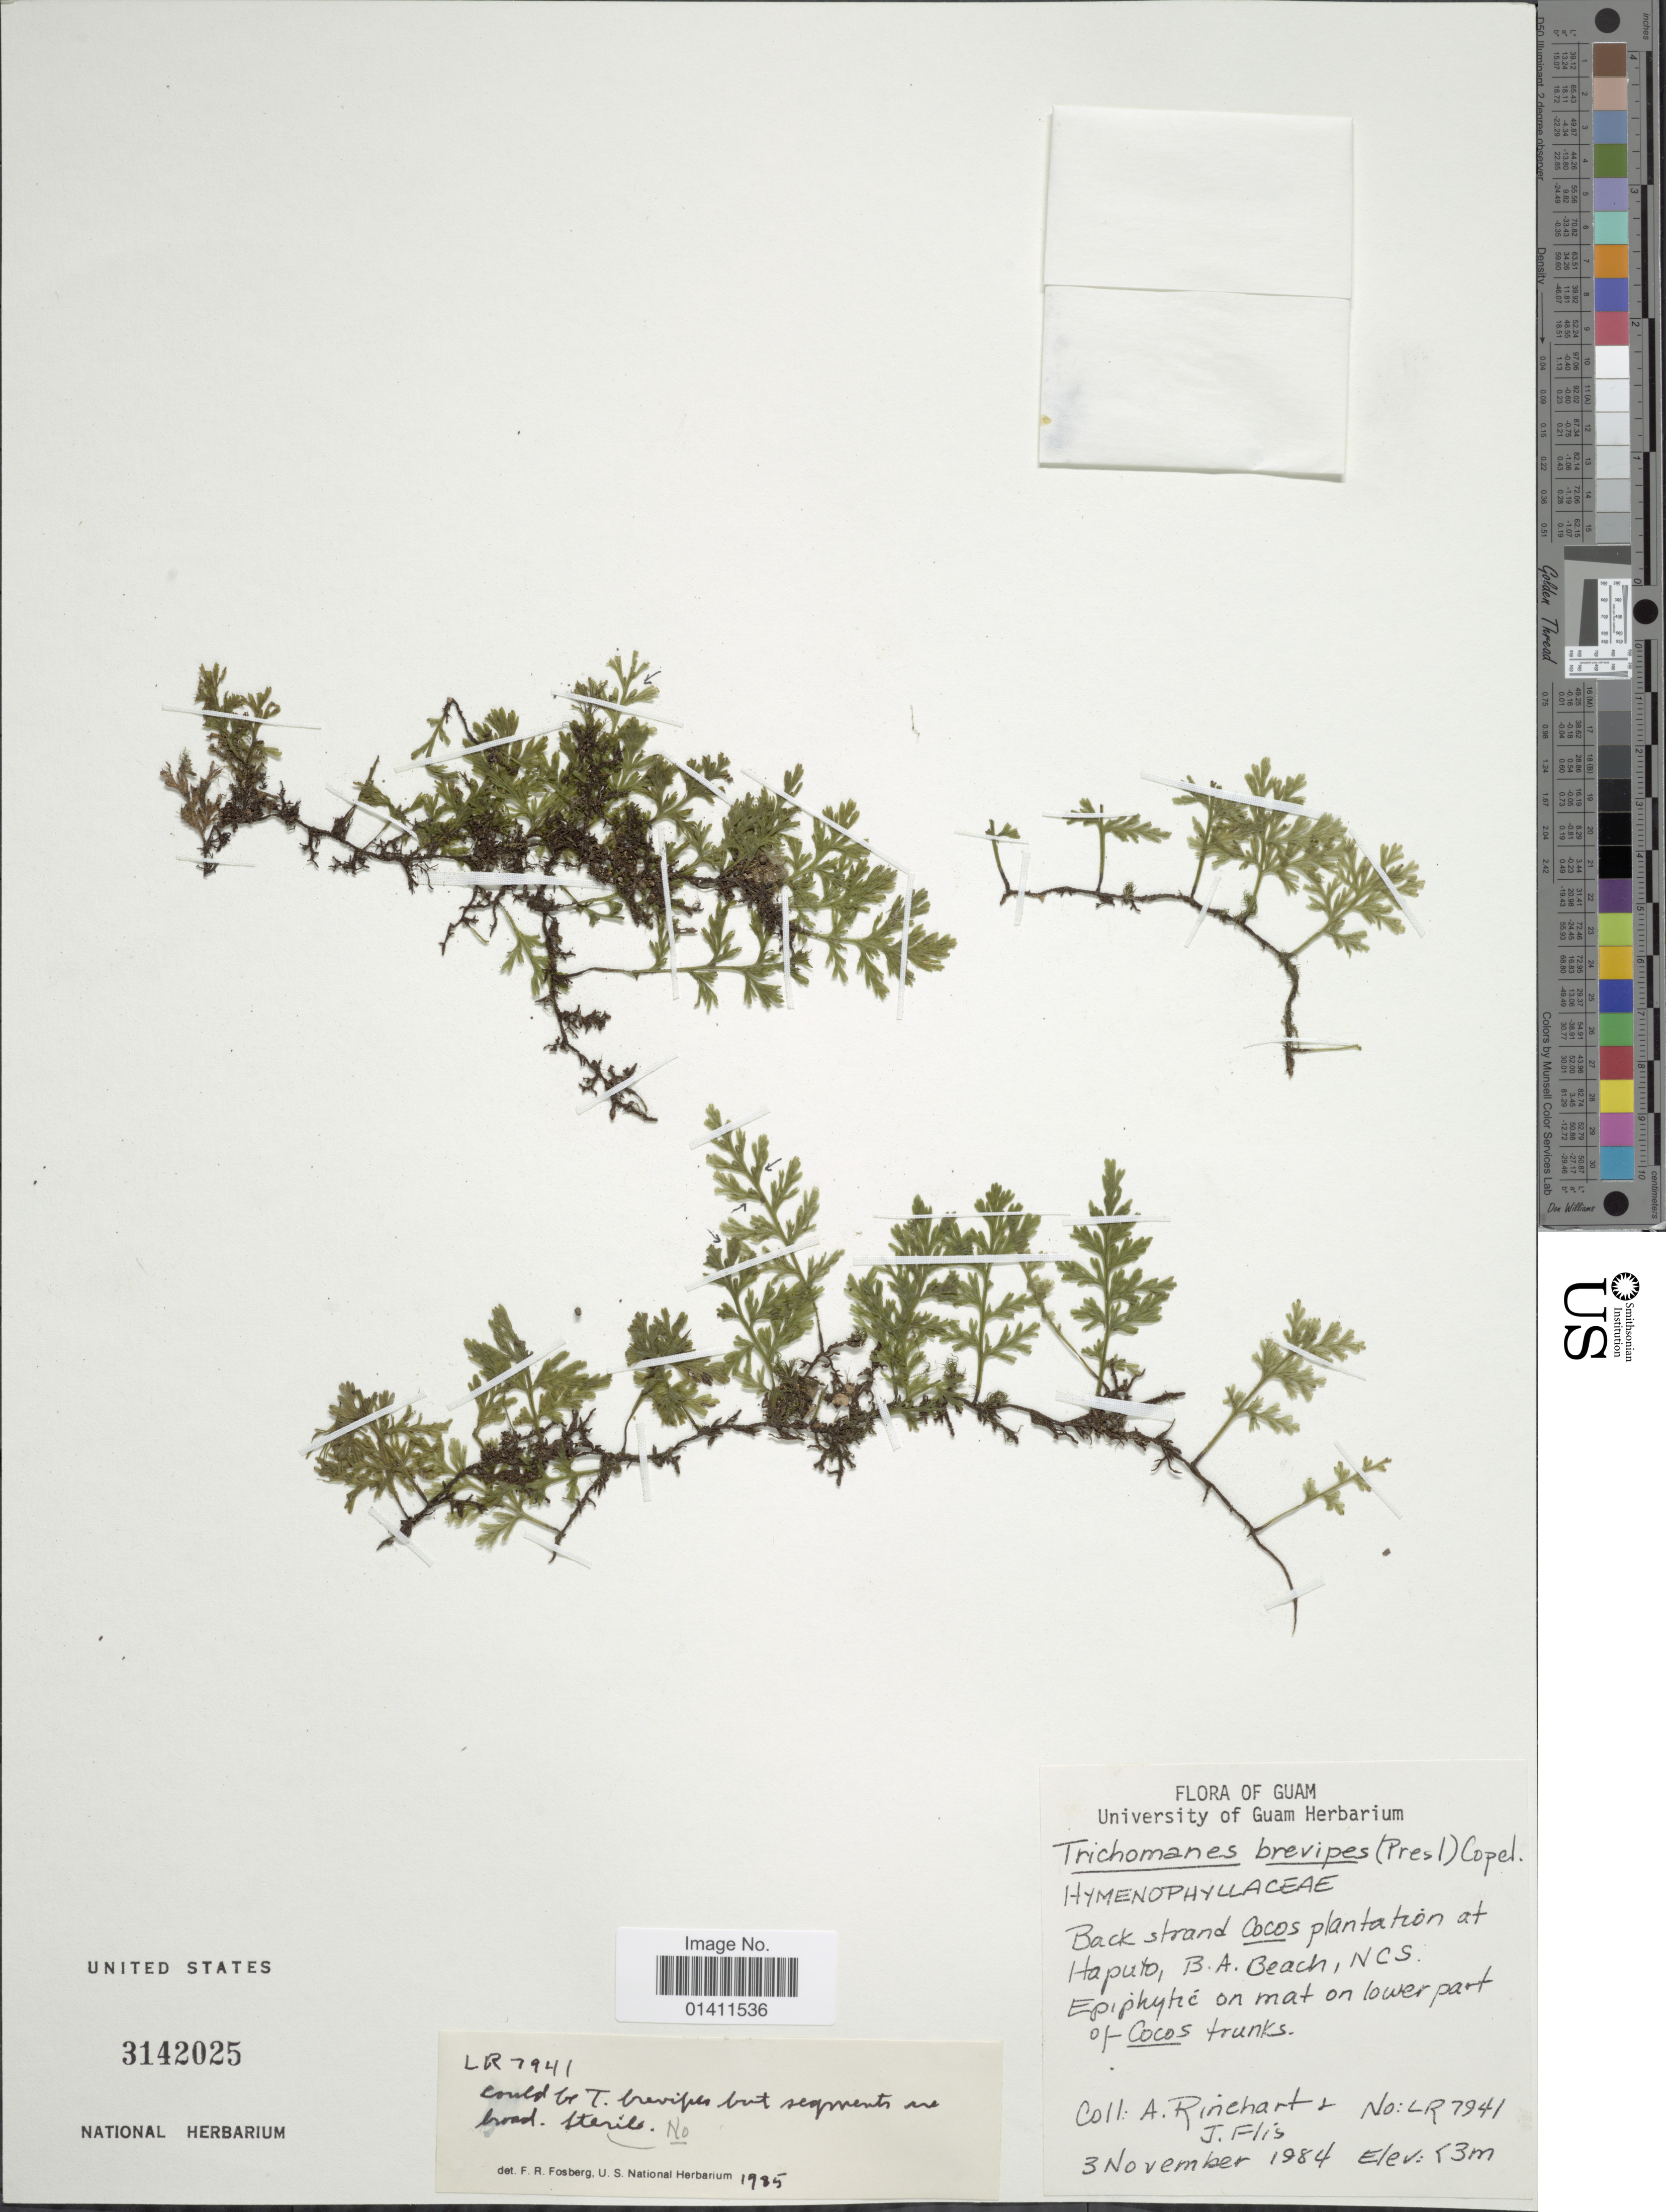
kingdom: Plantae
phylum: Tracheophyta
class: Polypodiopsida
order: Hymenophyllales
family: Hymenophyllaceae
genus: Didymoglossum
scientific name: Didymoglossum brevipes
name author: C. Presl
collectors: A. Rinehart & J. Flis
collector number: LR7941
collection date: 1984-11-03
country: Guam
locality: Back strand Cocos plantation at Haputo, B.A. Beach, NCS.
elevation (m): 3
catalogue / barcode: US 3142025